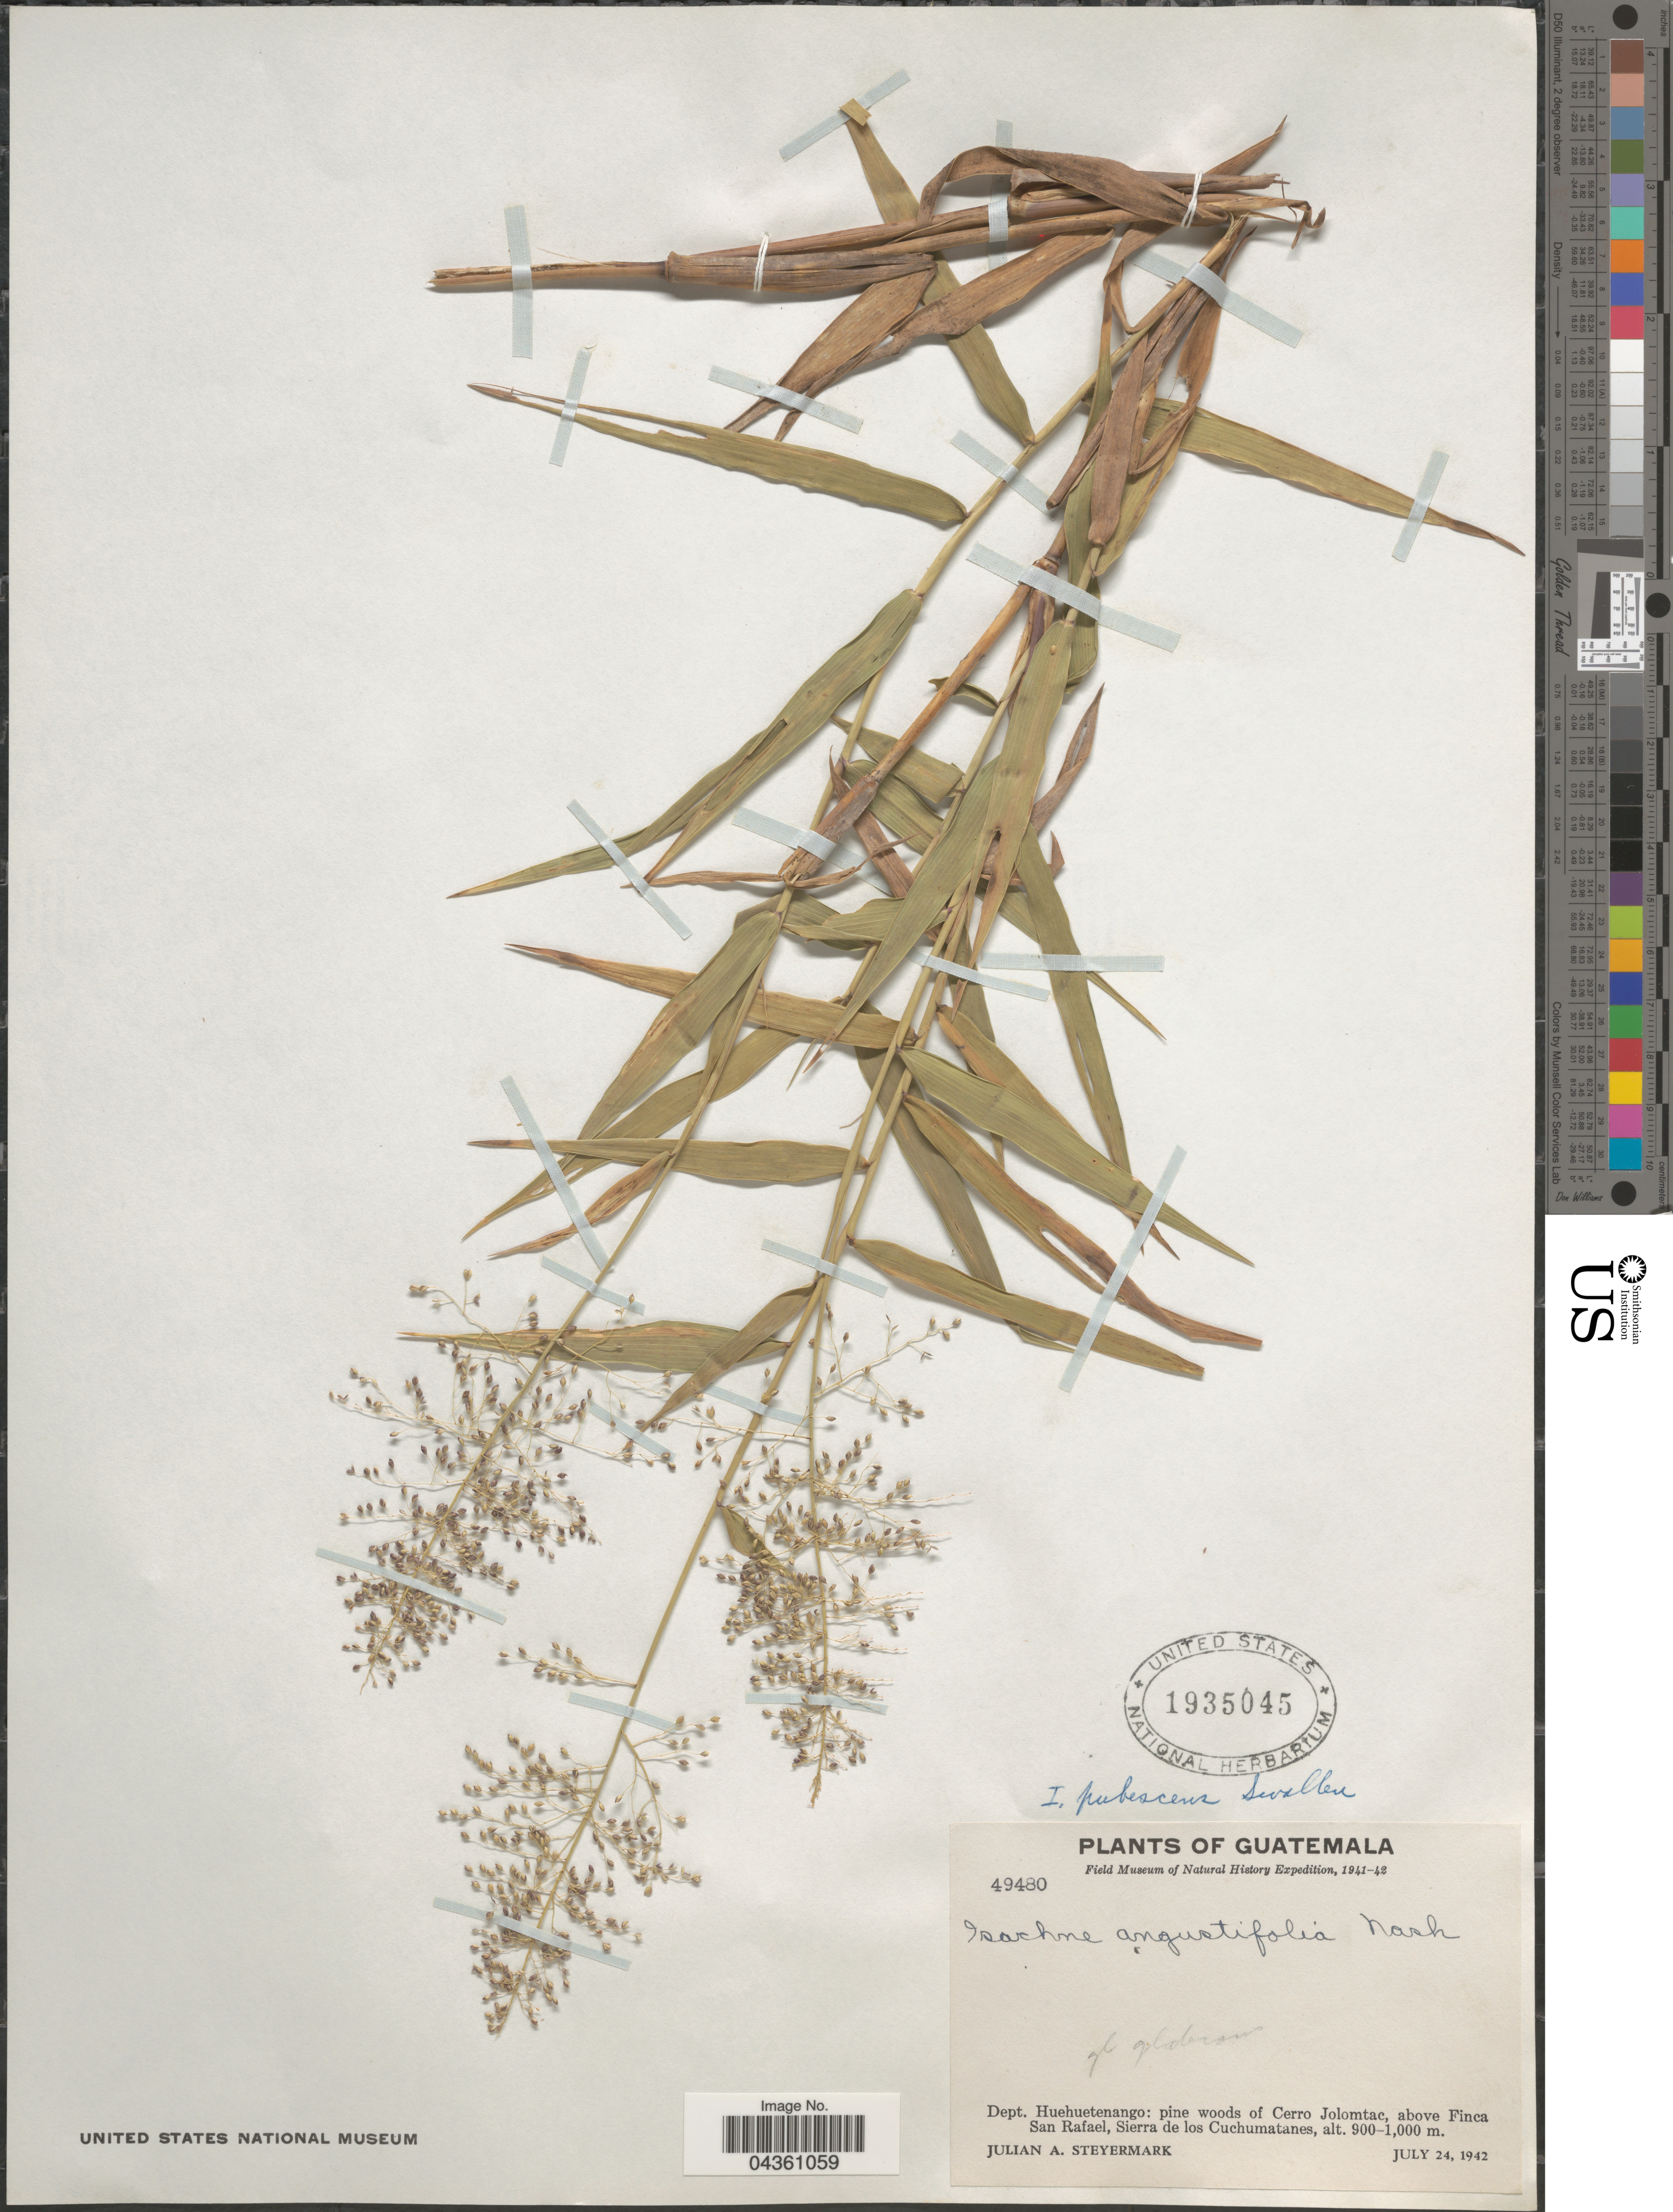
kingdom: Plantae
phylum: Tracheophyta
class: Liliopsida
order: Poales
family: Poaceae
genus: Isachne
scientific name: Isachne pubescens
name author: Swallen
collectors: J. Steyermark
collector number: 49480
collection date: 1942-07-24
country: Guatemala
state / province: Huehuetenango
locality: Field Museum of Natural History Expedition, 1941-42. Dept. Huehuetenango: pine woods of Cerro Jolomtac, above Finca San Rafael, Sierra de los Cuchumatanes.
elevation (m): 900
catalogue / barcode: US 1935045